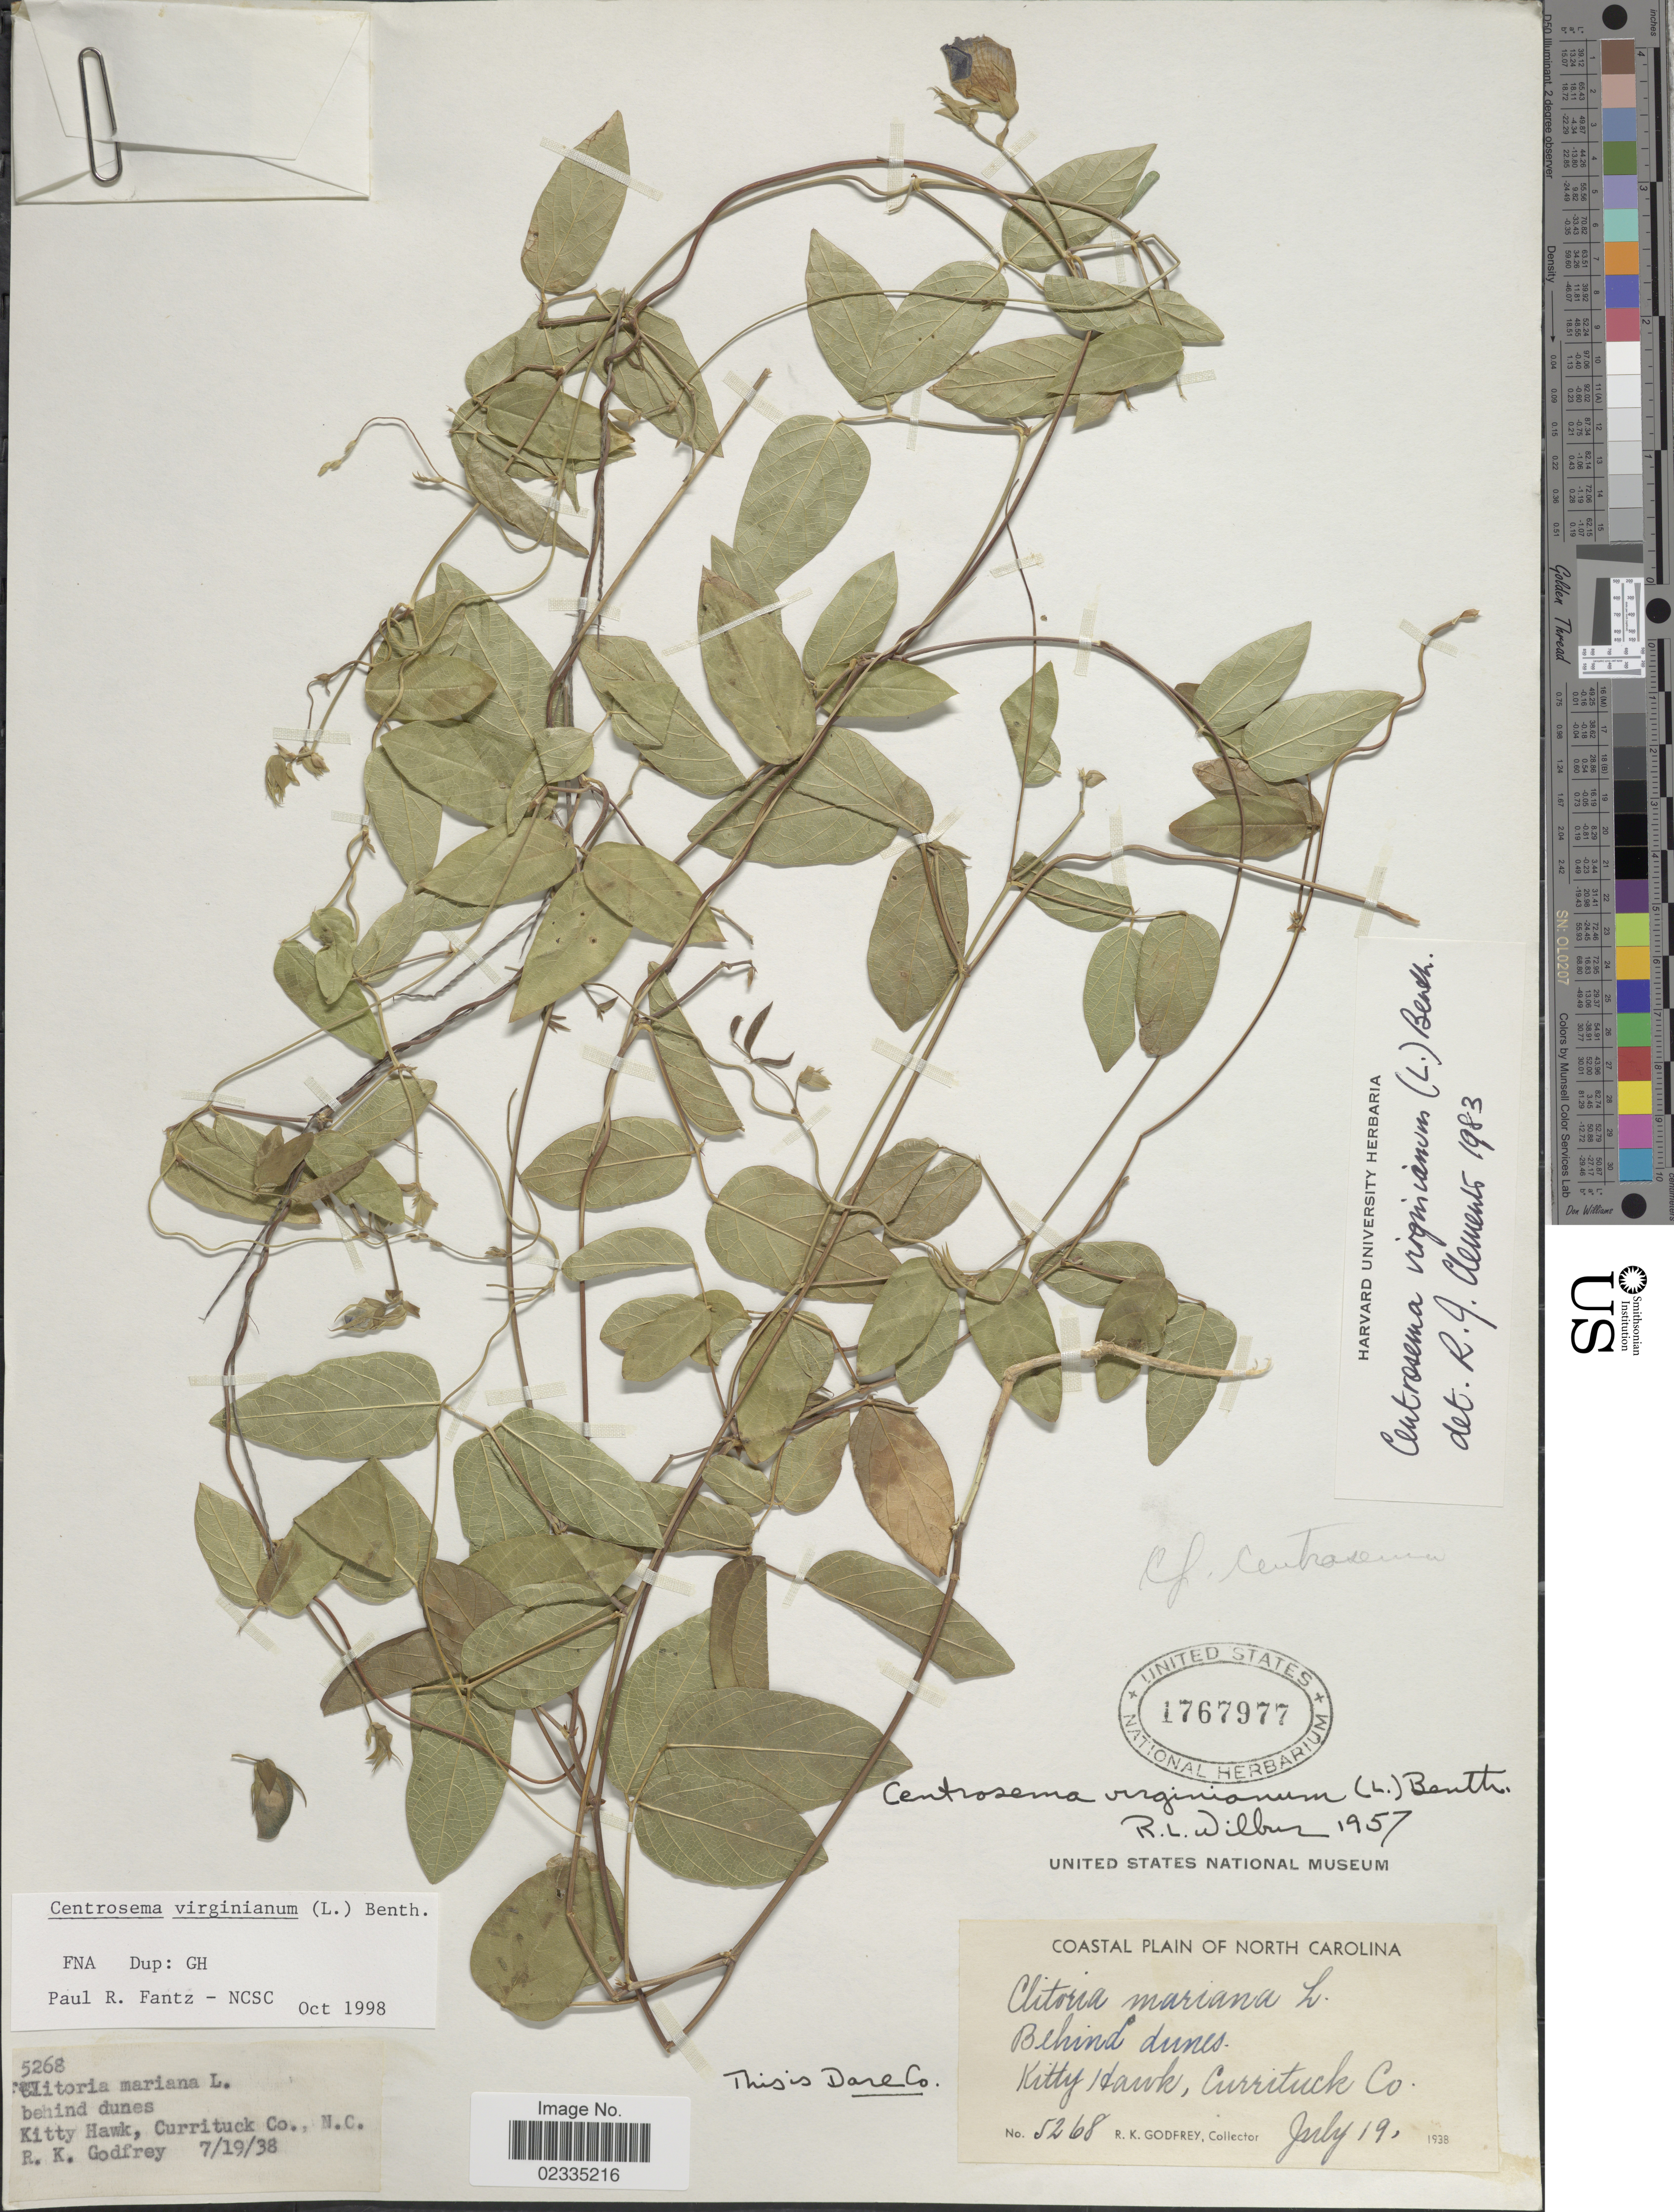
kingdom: Plantae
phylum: Tracheophyta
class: Magnoliopsida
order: Fabales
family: Fabaceae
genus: Centrosema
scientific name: Centrosema virginianum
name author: (L.) Benth.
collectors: R. K. Godfrey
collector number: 5268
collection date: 1938-07-19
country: United States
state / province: North Carolina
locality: Coastal plain of North Carolina, Behind dunes, Kitty Hawk, Currituck Co, Dare Co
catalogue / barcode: US 1767977